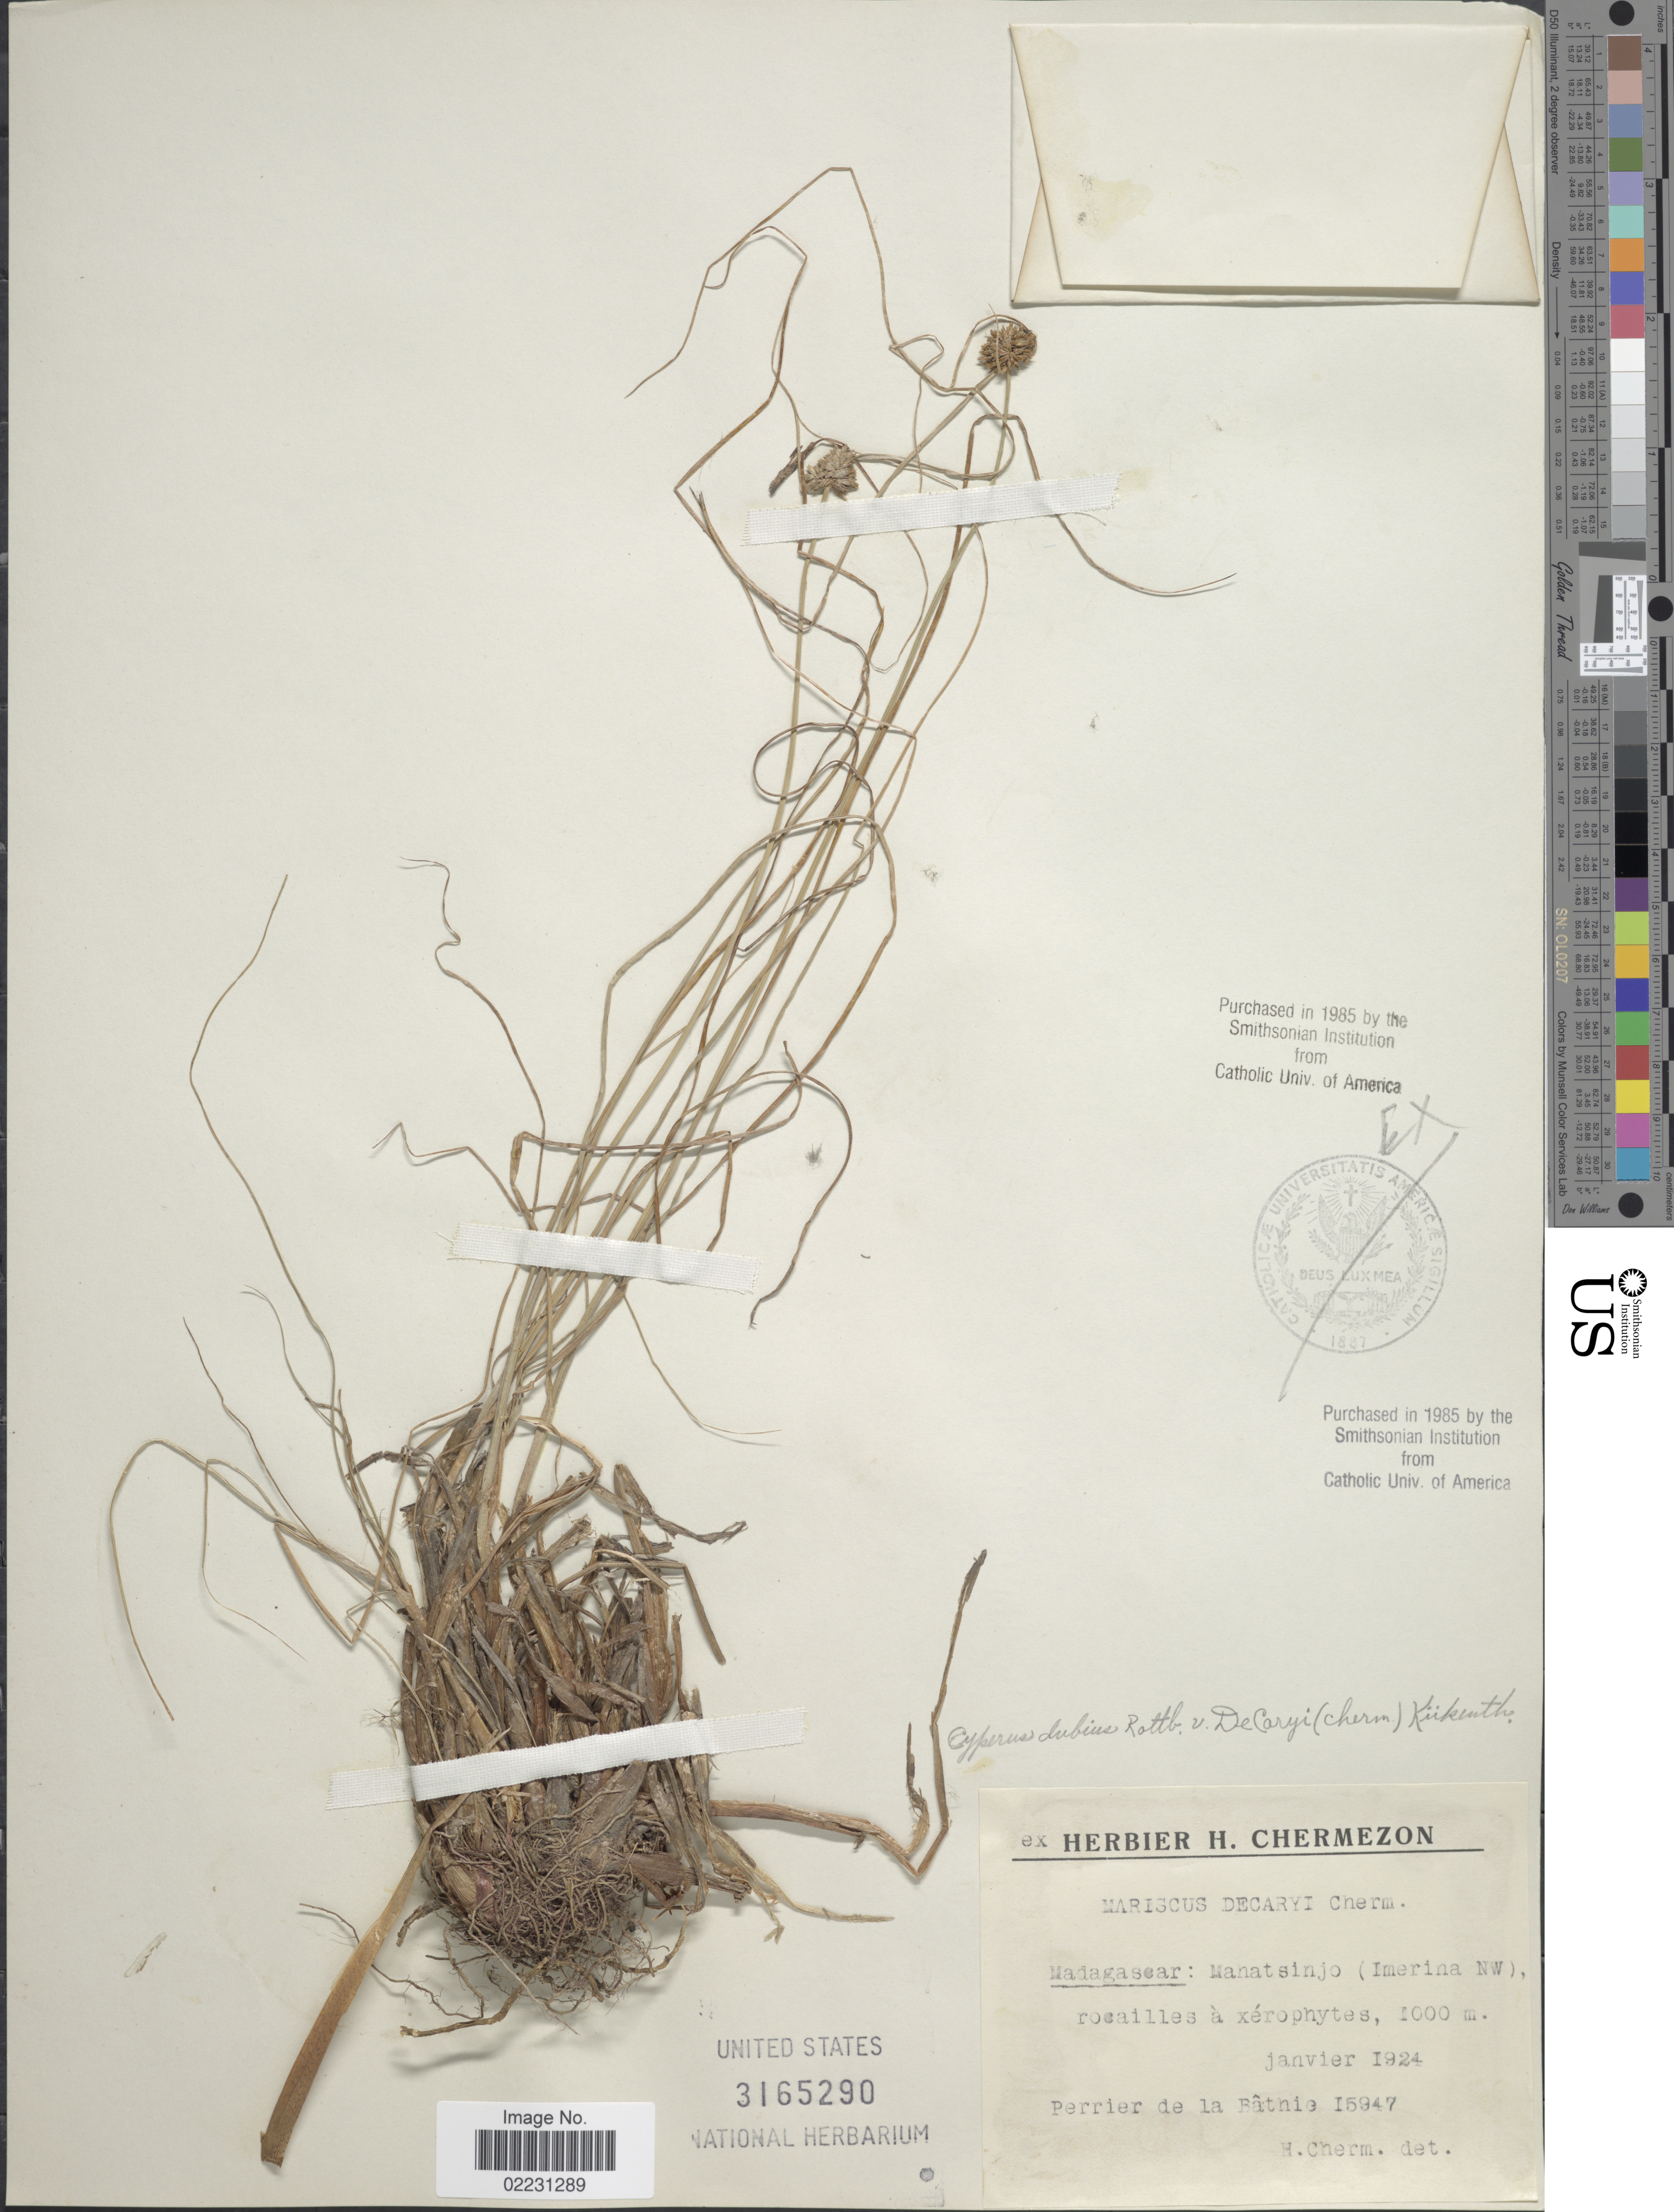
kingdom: Plantae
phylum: Tracheophyta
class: Liliopsida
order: Poales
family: Cyperaceae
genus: Cyperus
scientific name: Cyperus dubius Rottb. var. dubius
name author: Rottb.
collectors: Perrier de la Bâthie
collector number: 15947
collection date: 1924-01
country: Madagascar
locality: Mahatsinjo (Imerina NW)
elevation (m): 1000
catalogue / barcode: US 3165290